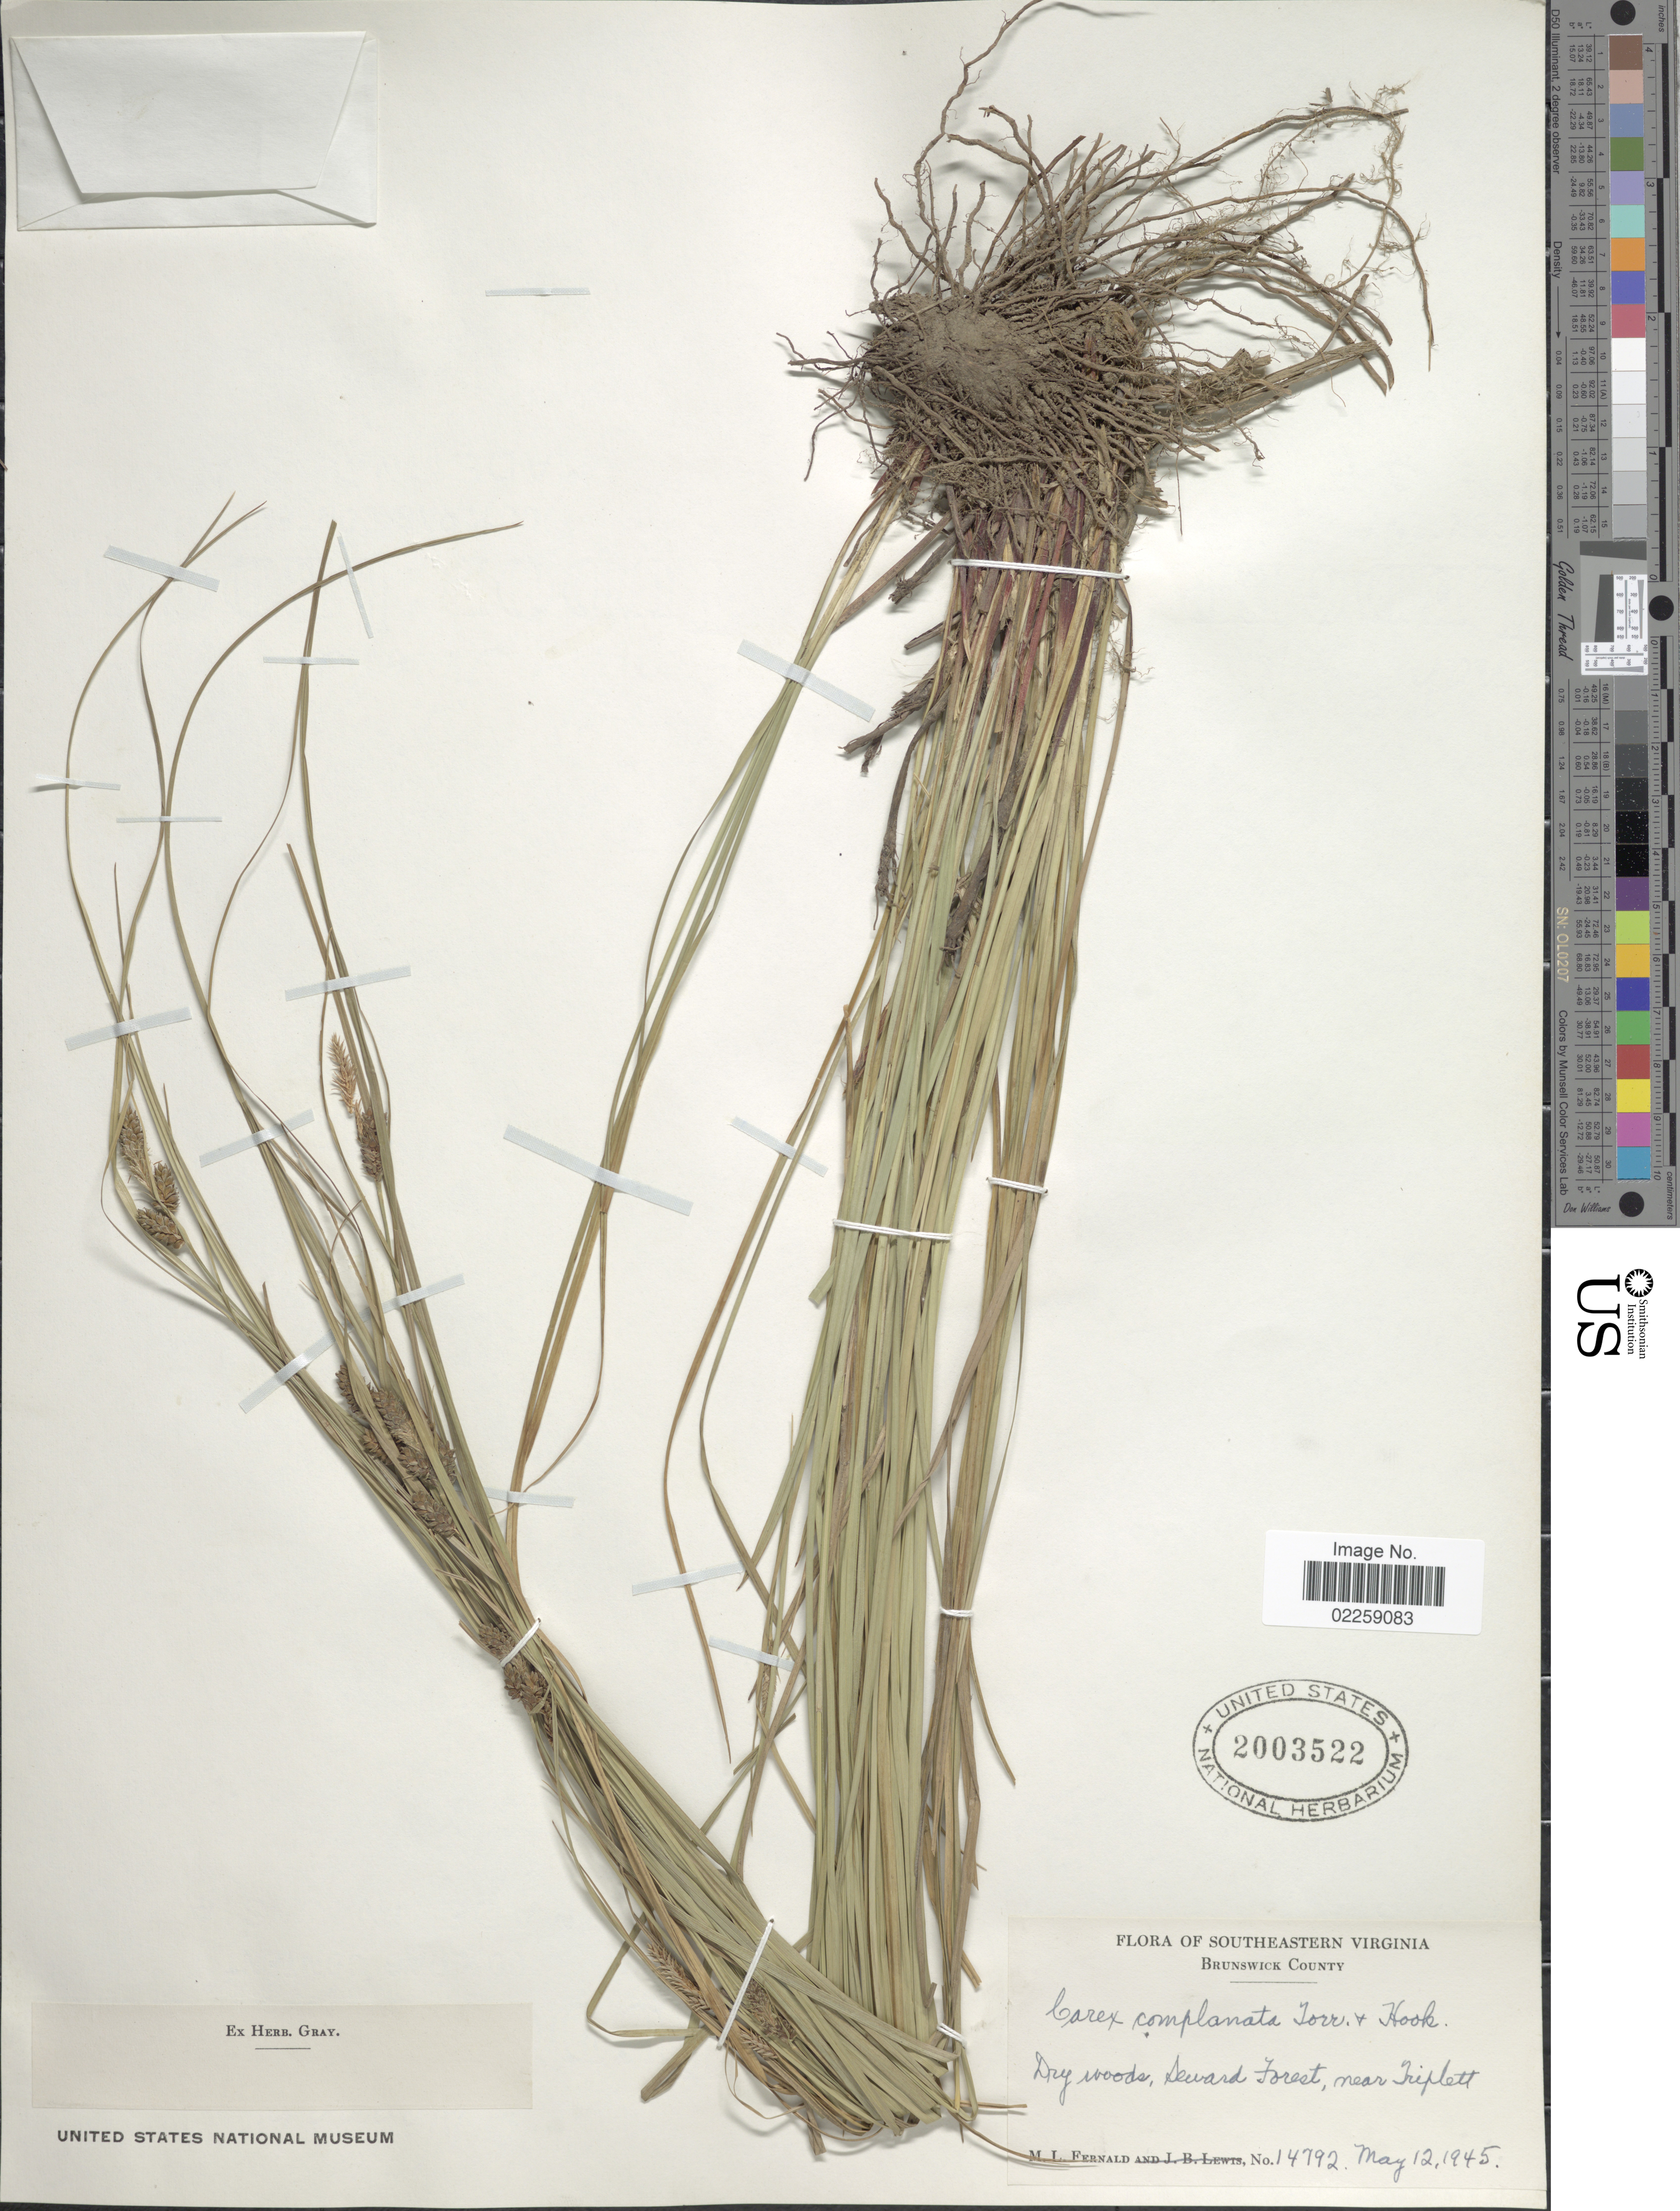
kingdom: Plantae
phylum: Tracheophyta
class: Liliopsida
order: Poales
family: Cyperaceae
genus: Carex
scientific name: Carex complanata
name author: Torr. & Hook.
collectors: M. L. Fernald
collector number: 14792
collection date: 1945-05-12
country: United States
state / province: Virginia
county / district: Brunswick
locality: Southeastern Virginia, Brunswick County. Dry woods, Seward Forest, near Triplett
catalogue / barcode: US 2003522